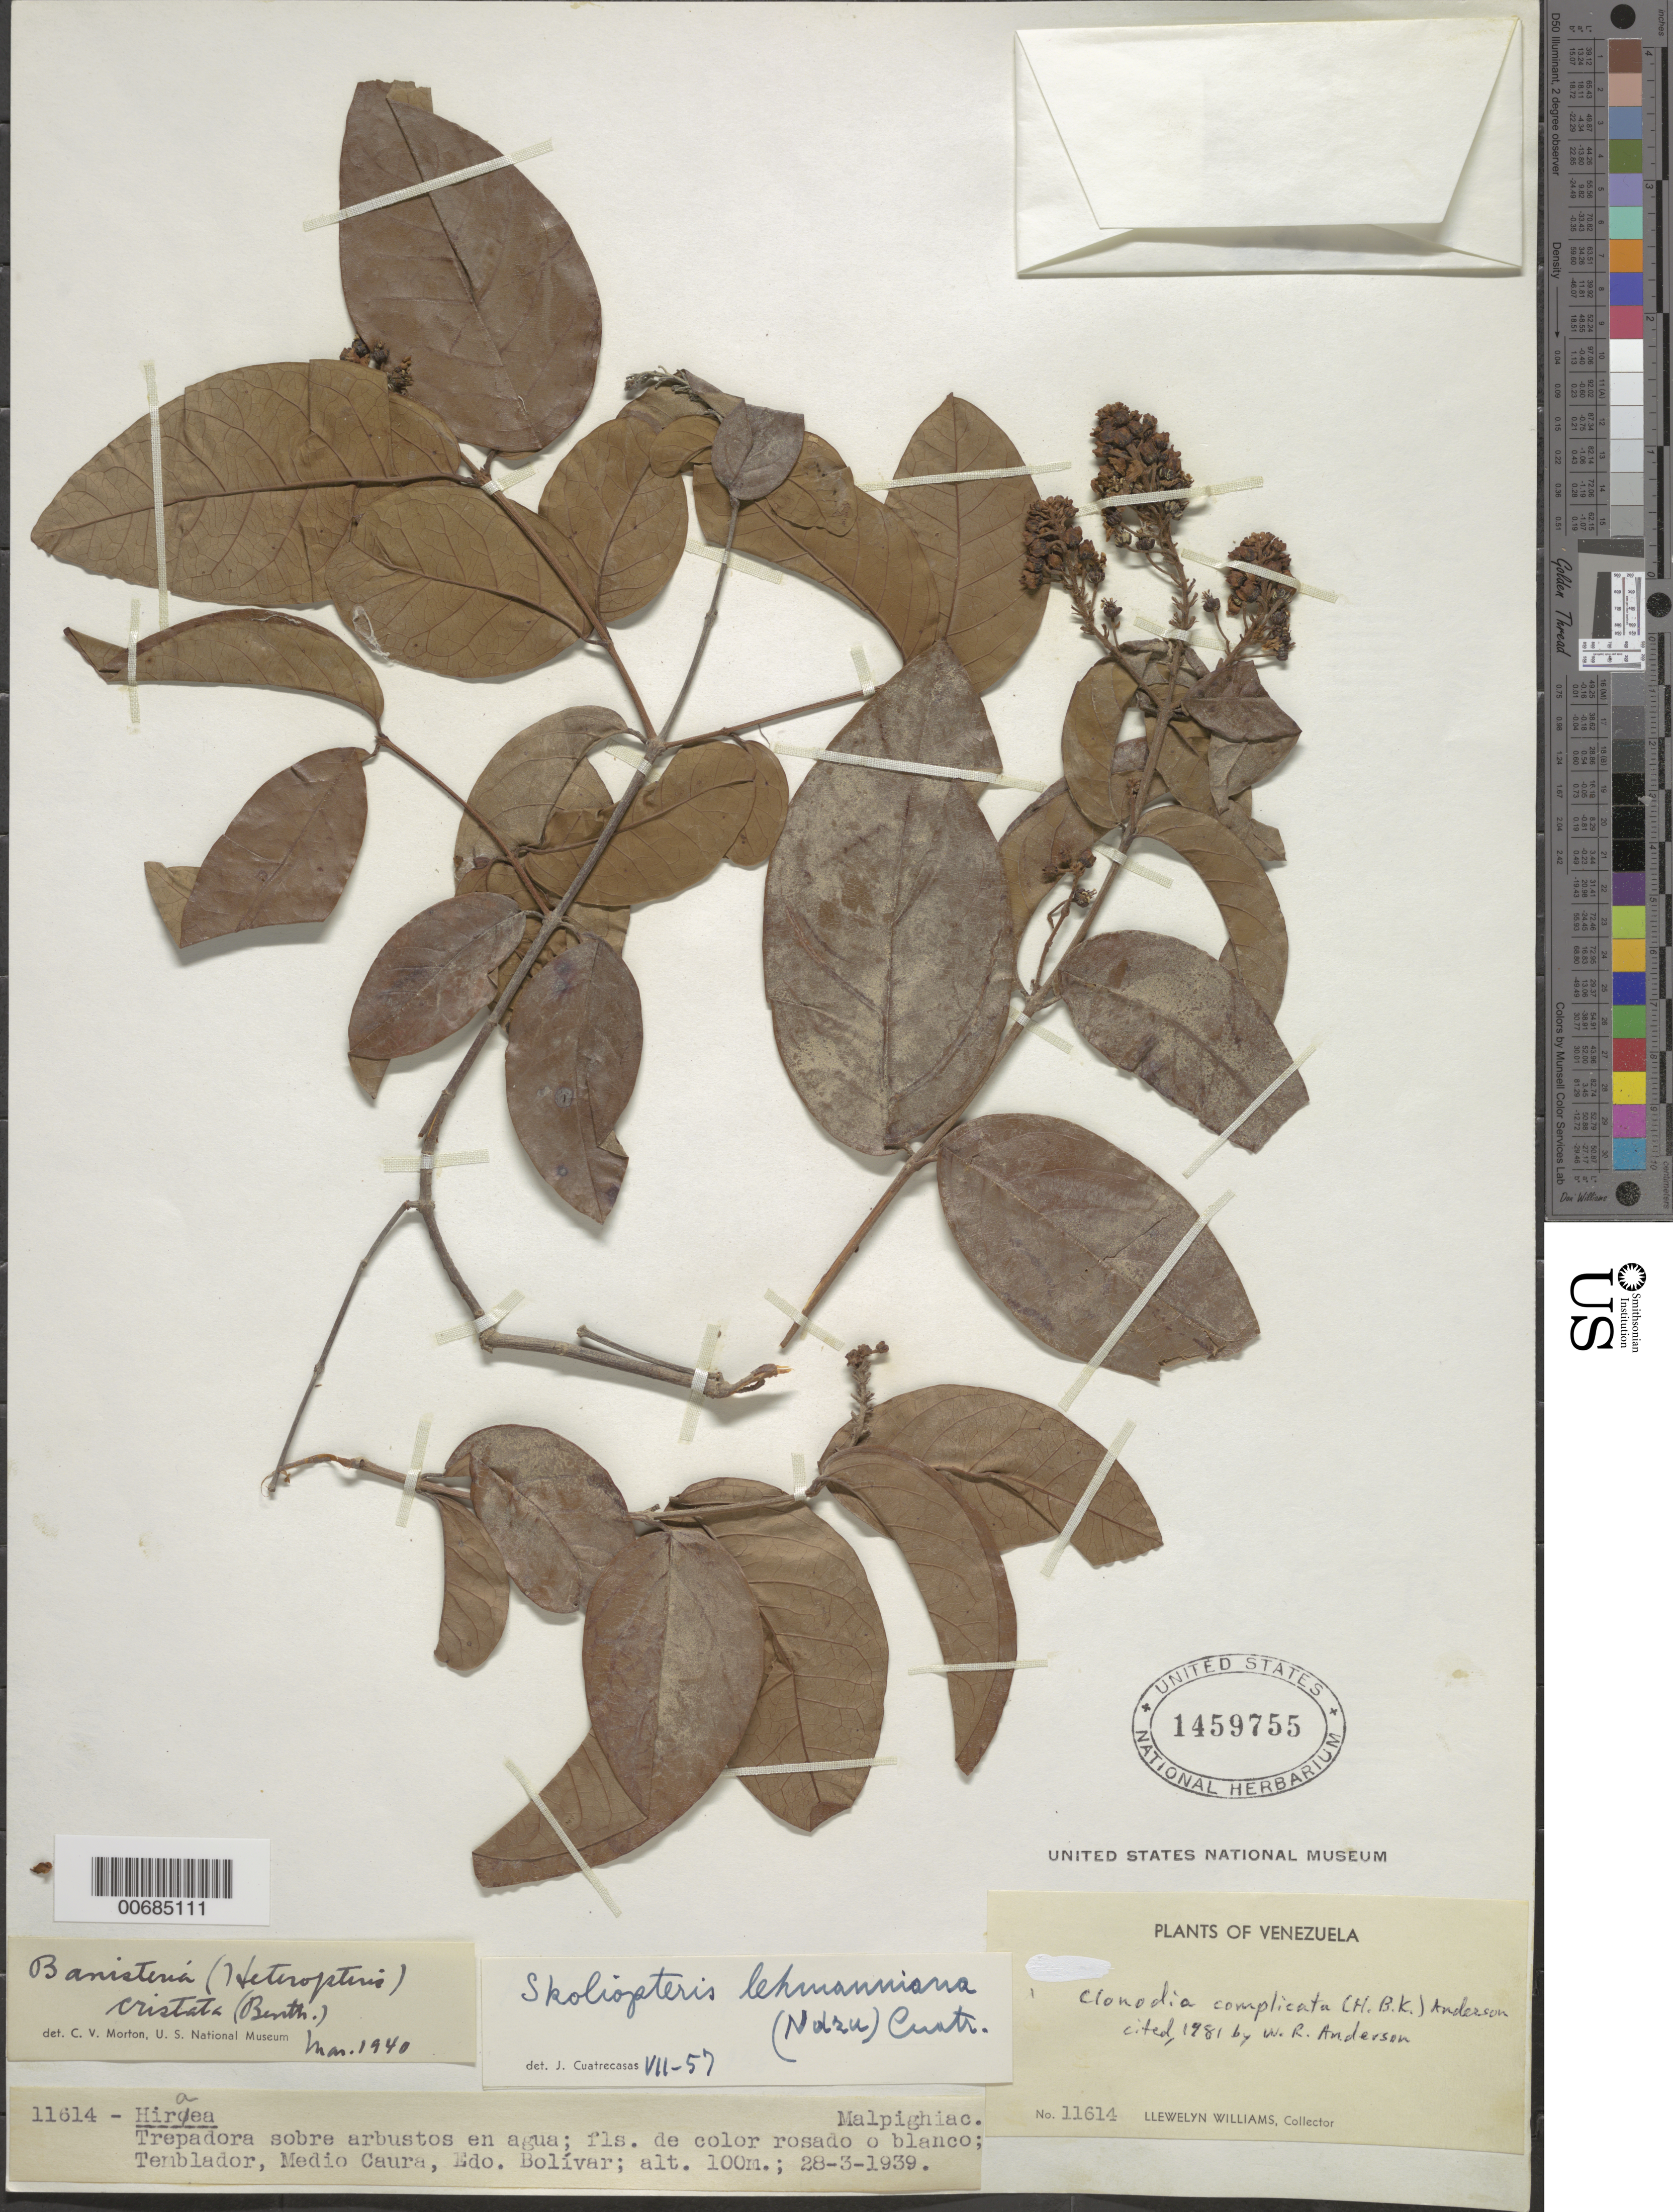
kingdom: Plantae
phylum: Tracheophyta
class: Magnoliopsida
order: Malpighiales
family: Malpighiaceae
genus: Heteropterys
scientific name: Heteropterys complicata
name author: (Kunth) W.R. Anderson & C. Davis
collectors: Ll. Williams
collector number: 11614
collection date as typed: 28-Mar-39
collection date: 1939-03-28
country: Venezuela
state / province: Bolívar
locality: Temblador, Medio Caura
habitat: Sobre arbustos en agua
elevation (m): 100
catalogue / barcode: US 1459755